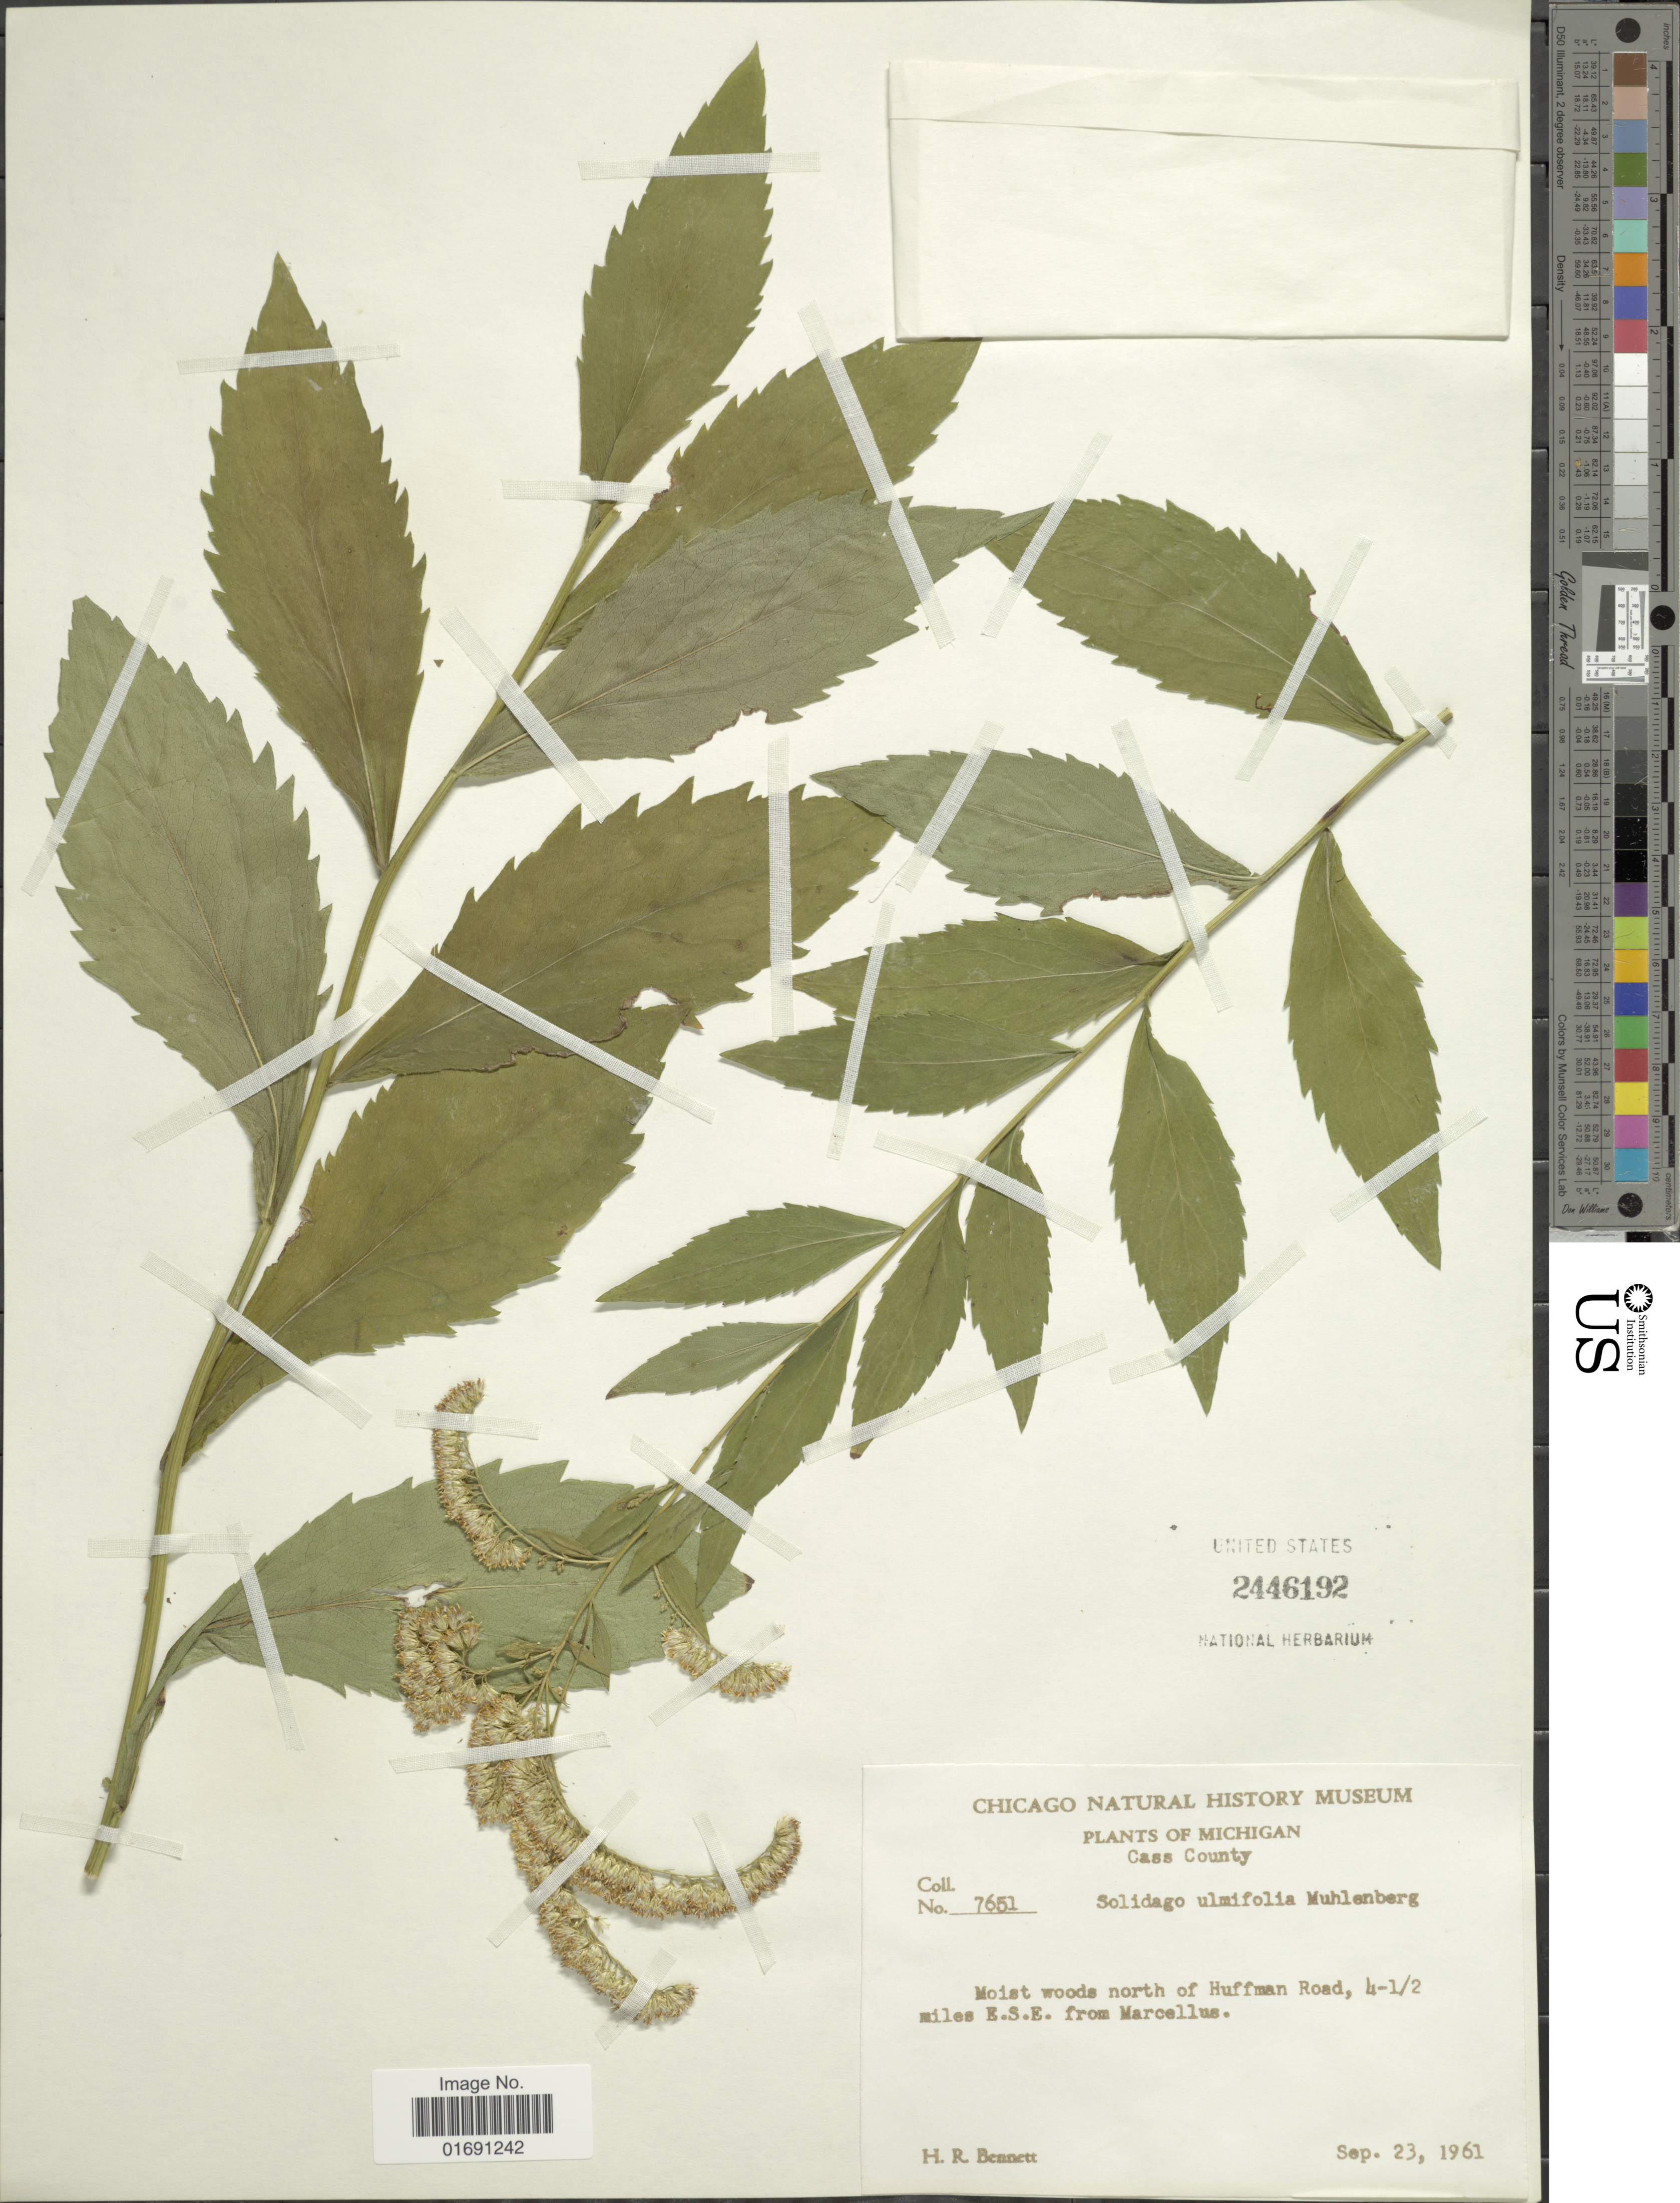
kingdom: Plantae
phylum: Tracheophyta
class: Magnoliopsida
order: Asterales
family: Asteraceae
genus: Solidago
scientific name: Solidago ulmifolia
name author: Muhl. ex Willd.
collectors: H. R. Bennett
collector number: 7651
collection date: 1961-09-23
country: United States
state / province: Michigan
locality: GCass County, Moist woods north of Huffman Road, 4-½ miles E.S.E. from Marcelus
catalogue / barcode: US 2446192